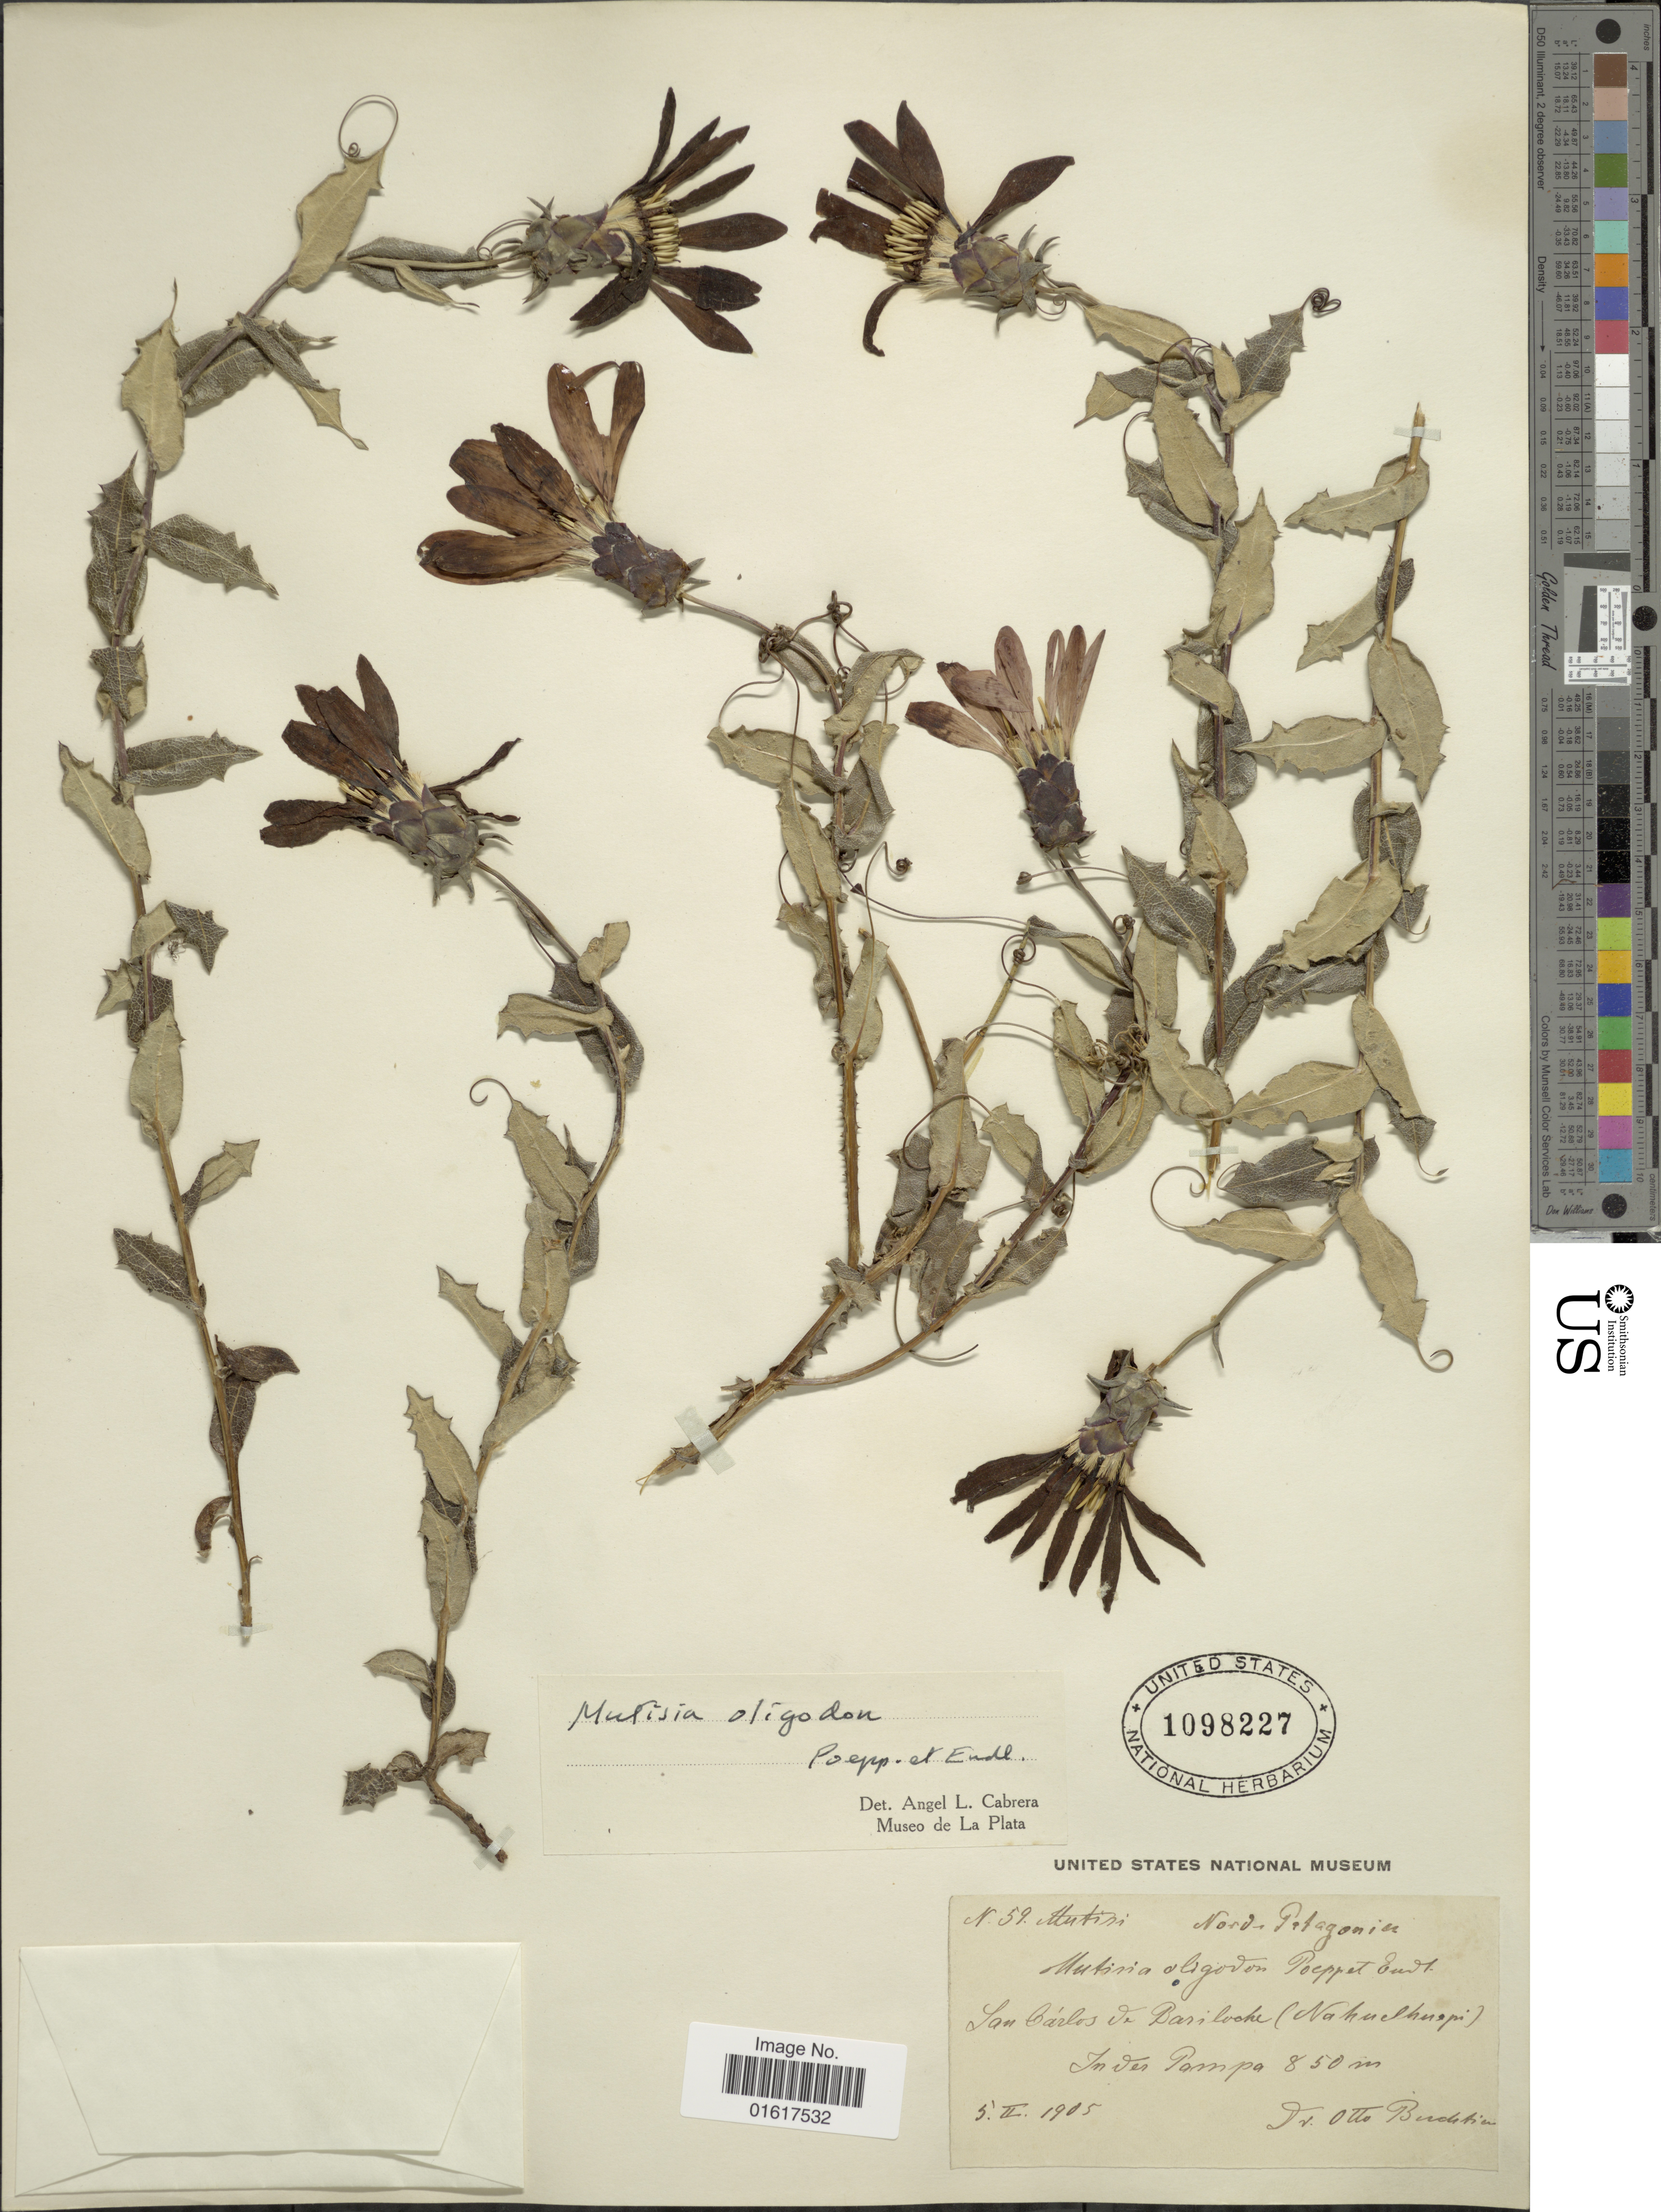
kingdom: Plantae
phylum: Tracheophyta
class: Magnoliopsida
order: Asterales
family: Asteraceae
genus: Mutisia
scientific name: Mutisia oligodon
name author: Poepp. & Endl.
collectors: O. Buchtien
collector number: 59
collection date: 1905-02-05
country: Argentina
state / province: La Pampa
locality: Nord-Patagonia. San Cárlos de Bariloche (Nahuelhuapi) In Pampa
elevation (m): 850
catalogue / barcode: US 1098227